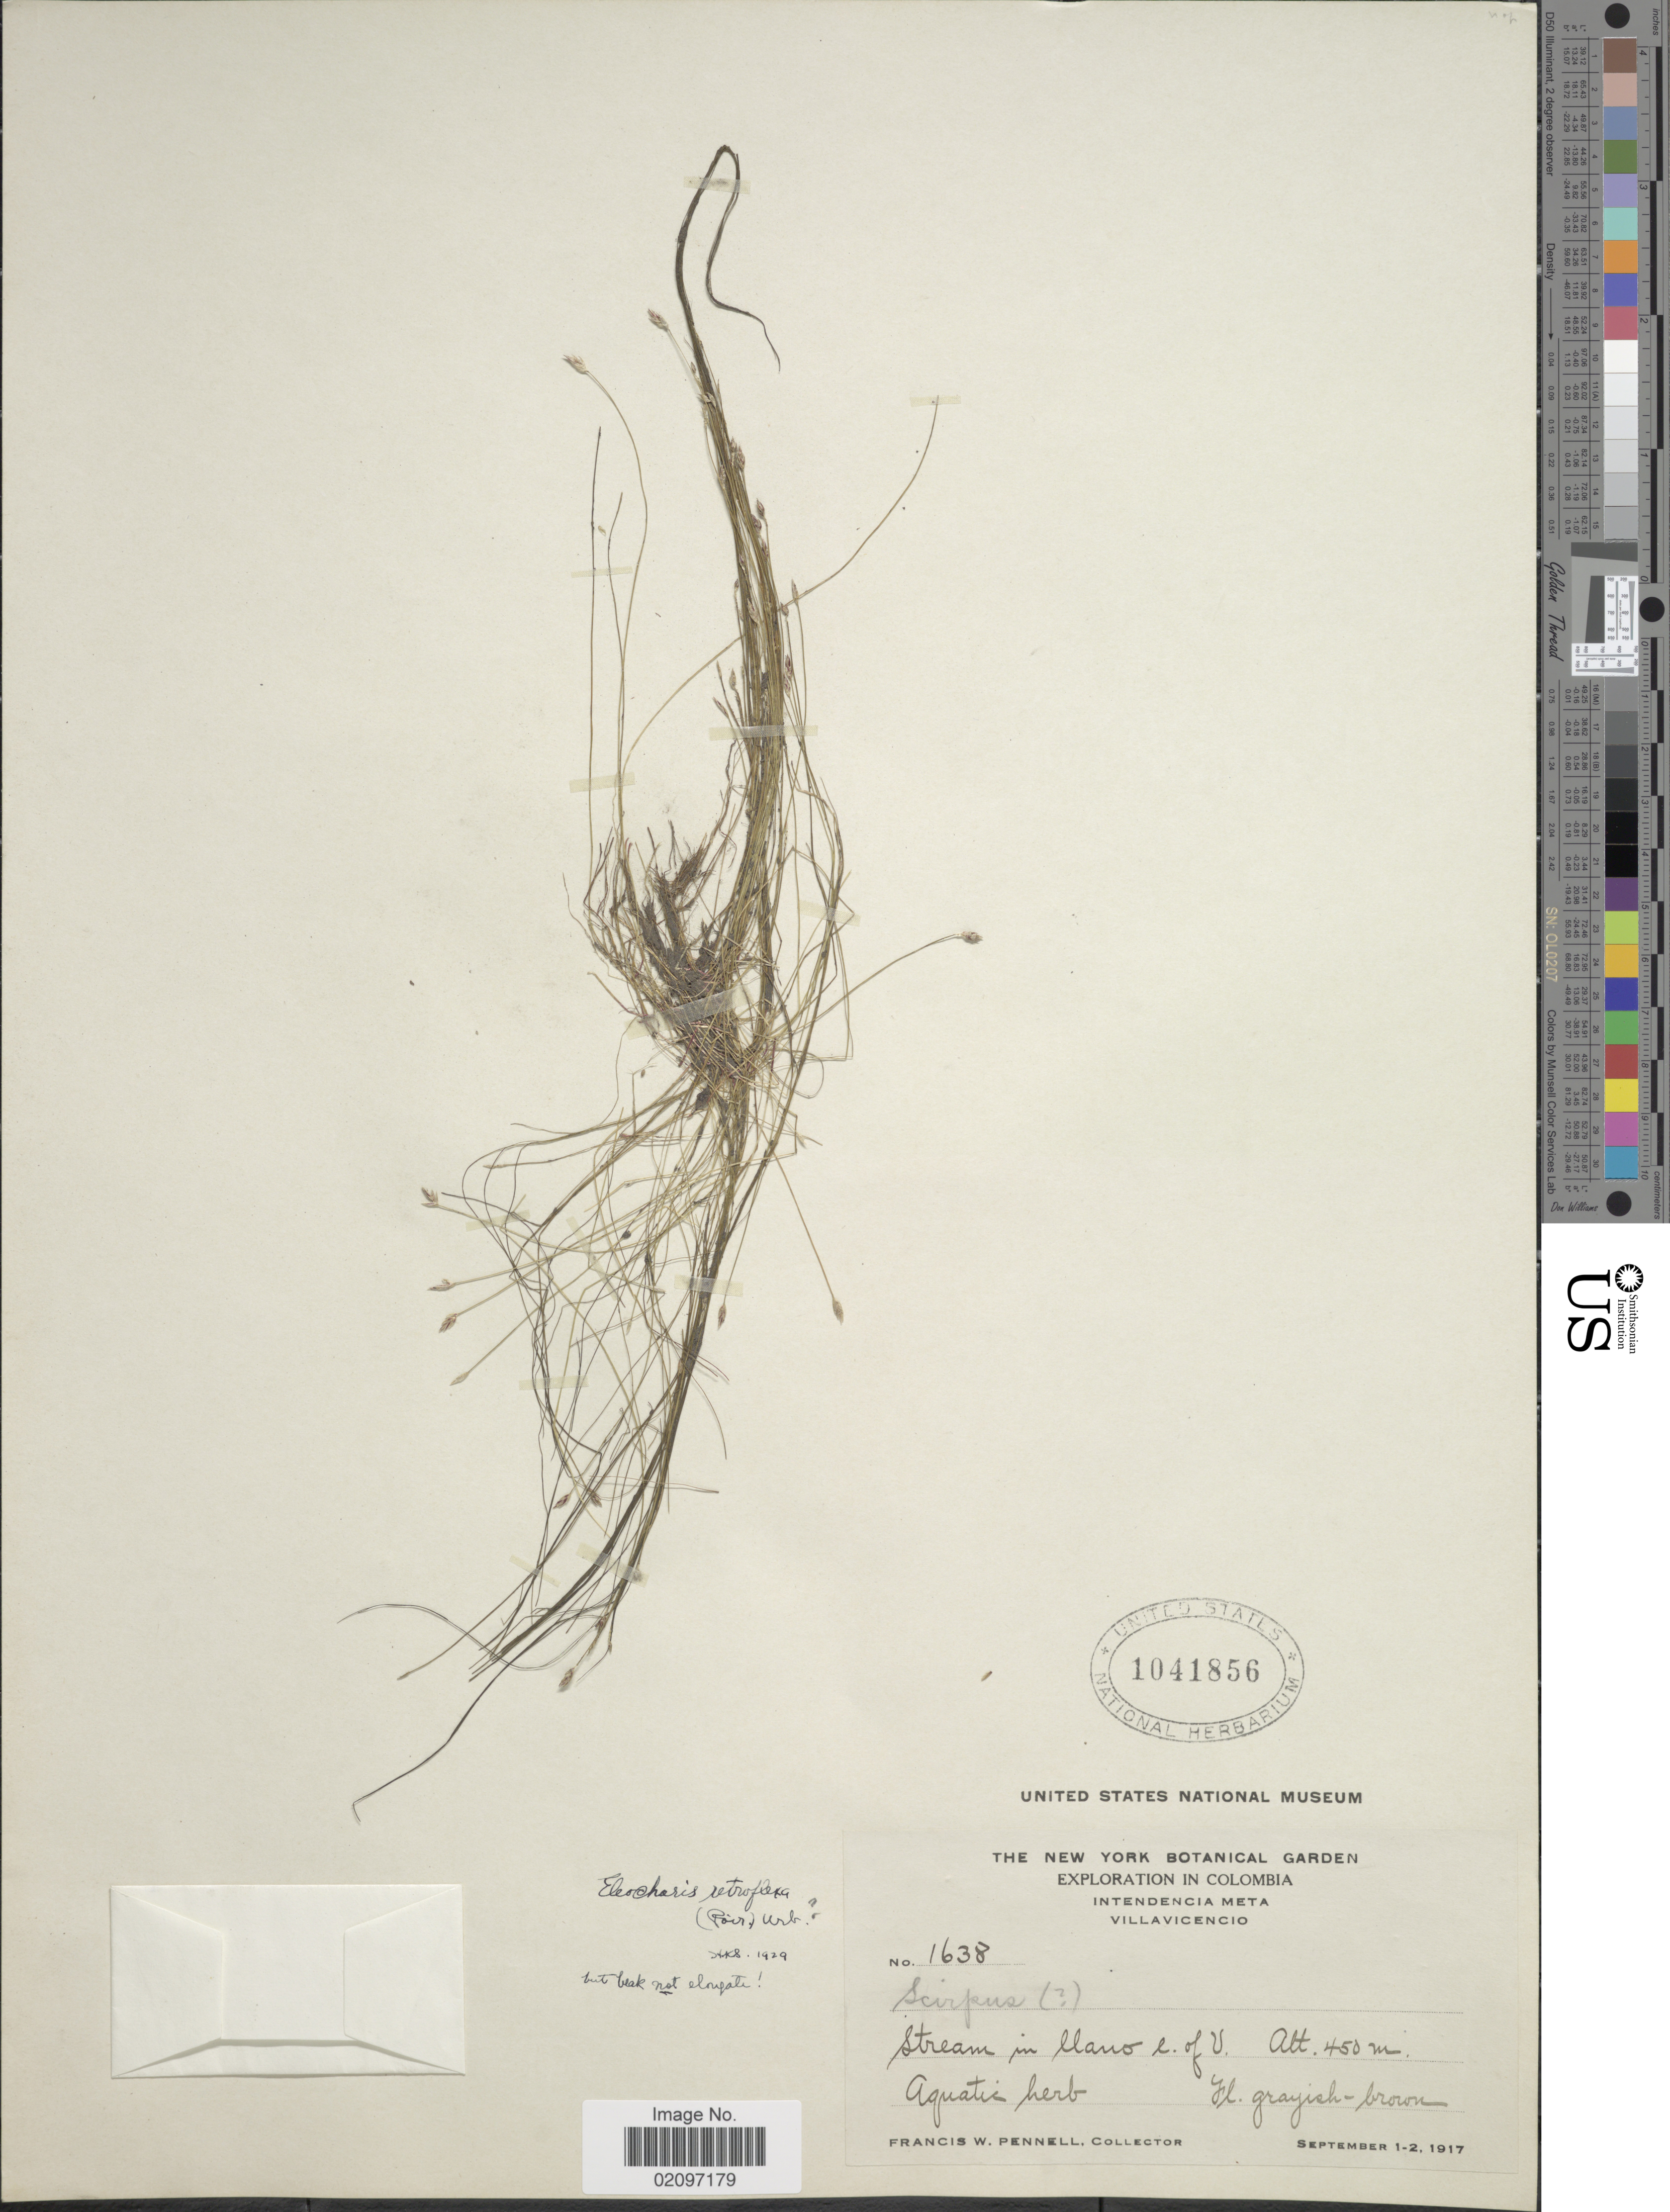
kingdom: Plantae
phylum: Tracheophyta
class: Liliopsida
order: Poales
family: Cyperaceae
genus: Eleocharis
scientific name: Eleocharis retroflexa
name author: (Poir.) Urb.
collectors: F. W. Pennell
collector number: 1638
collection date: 1917-09-01/1917-09-02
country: Colombia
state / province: Meta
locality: Intendencia Meta, Villavicencio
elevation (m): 450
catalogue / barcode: US 1041856